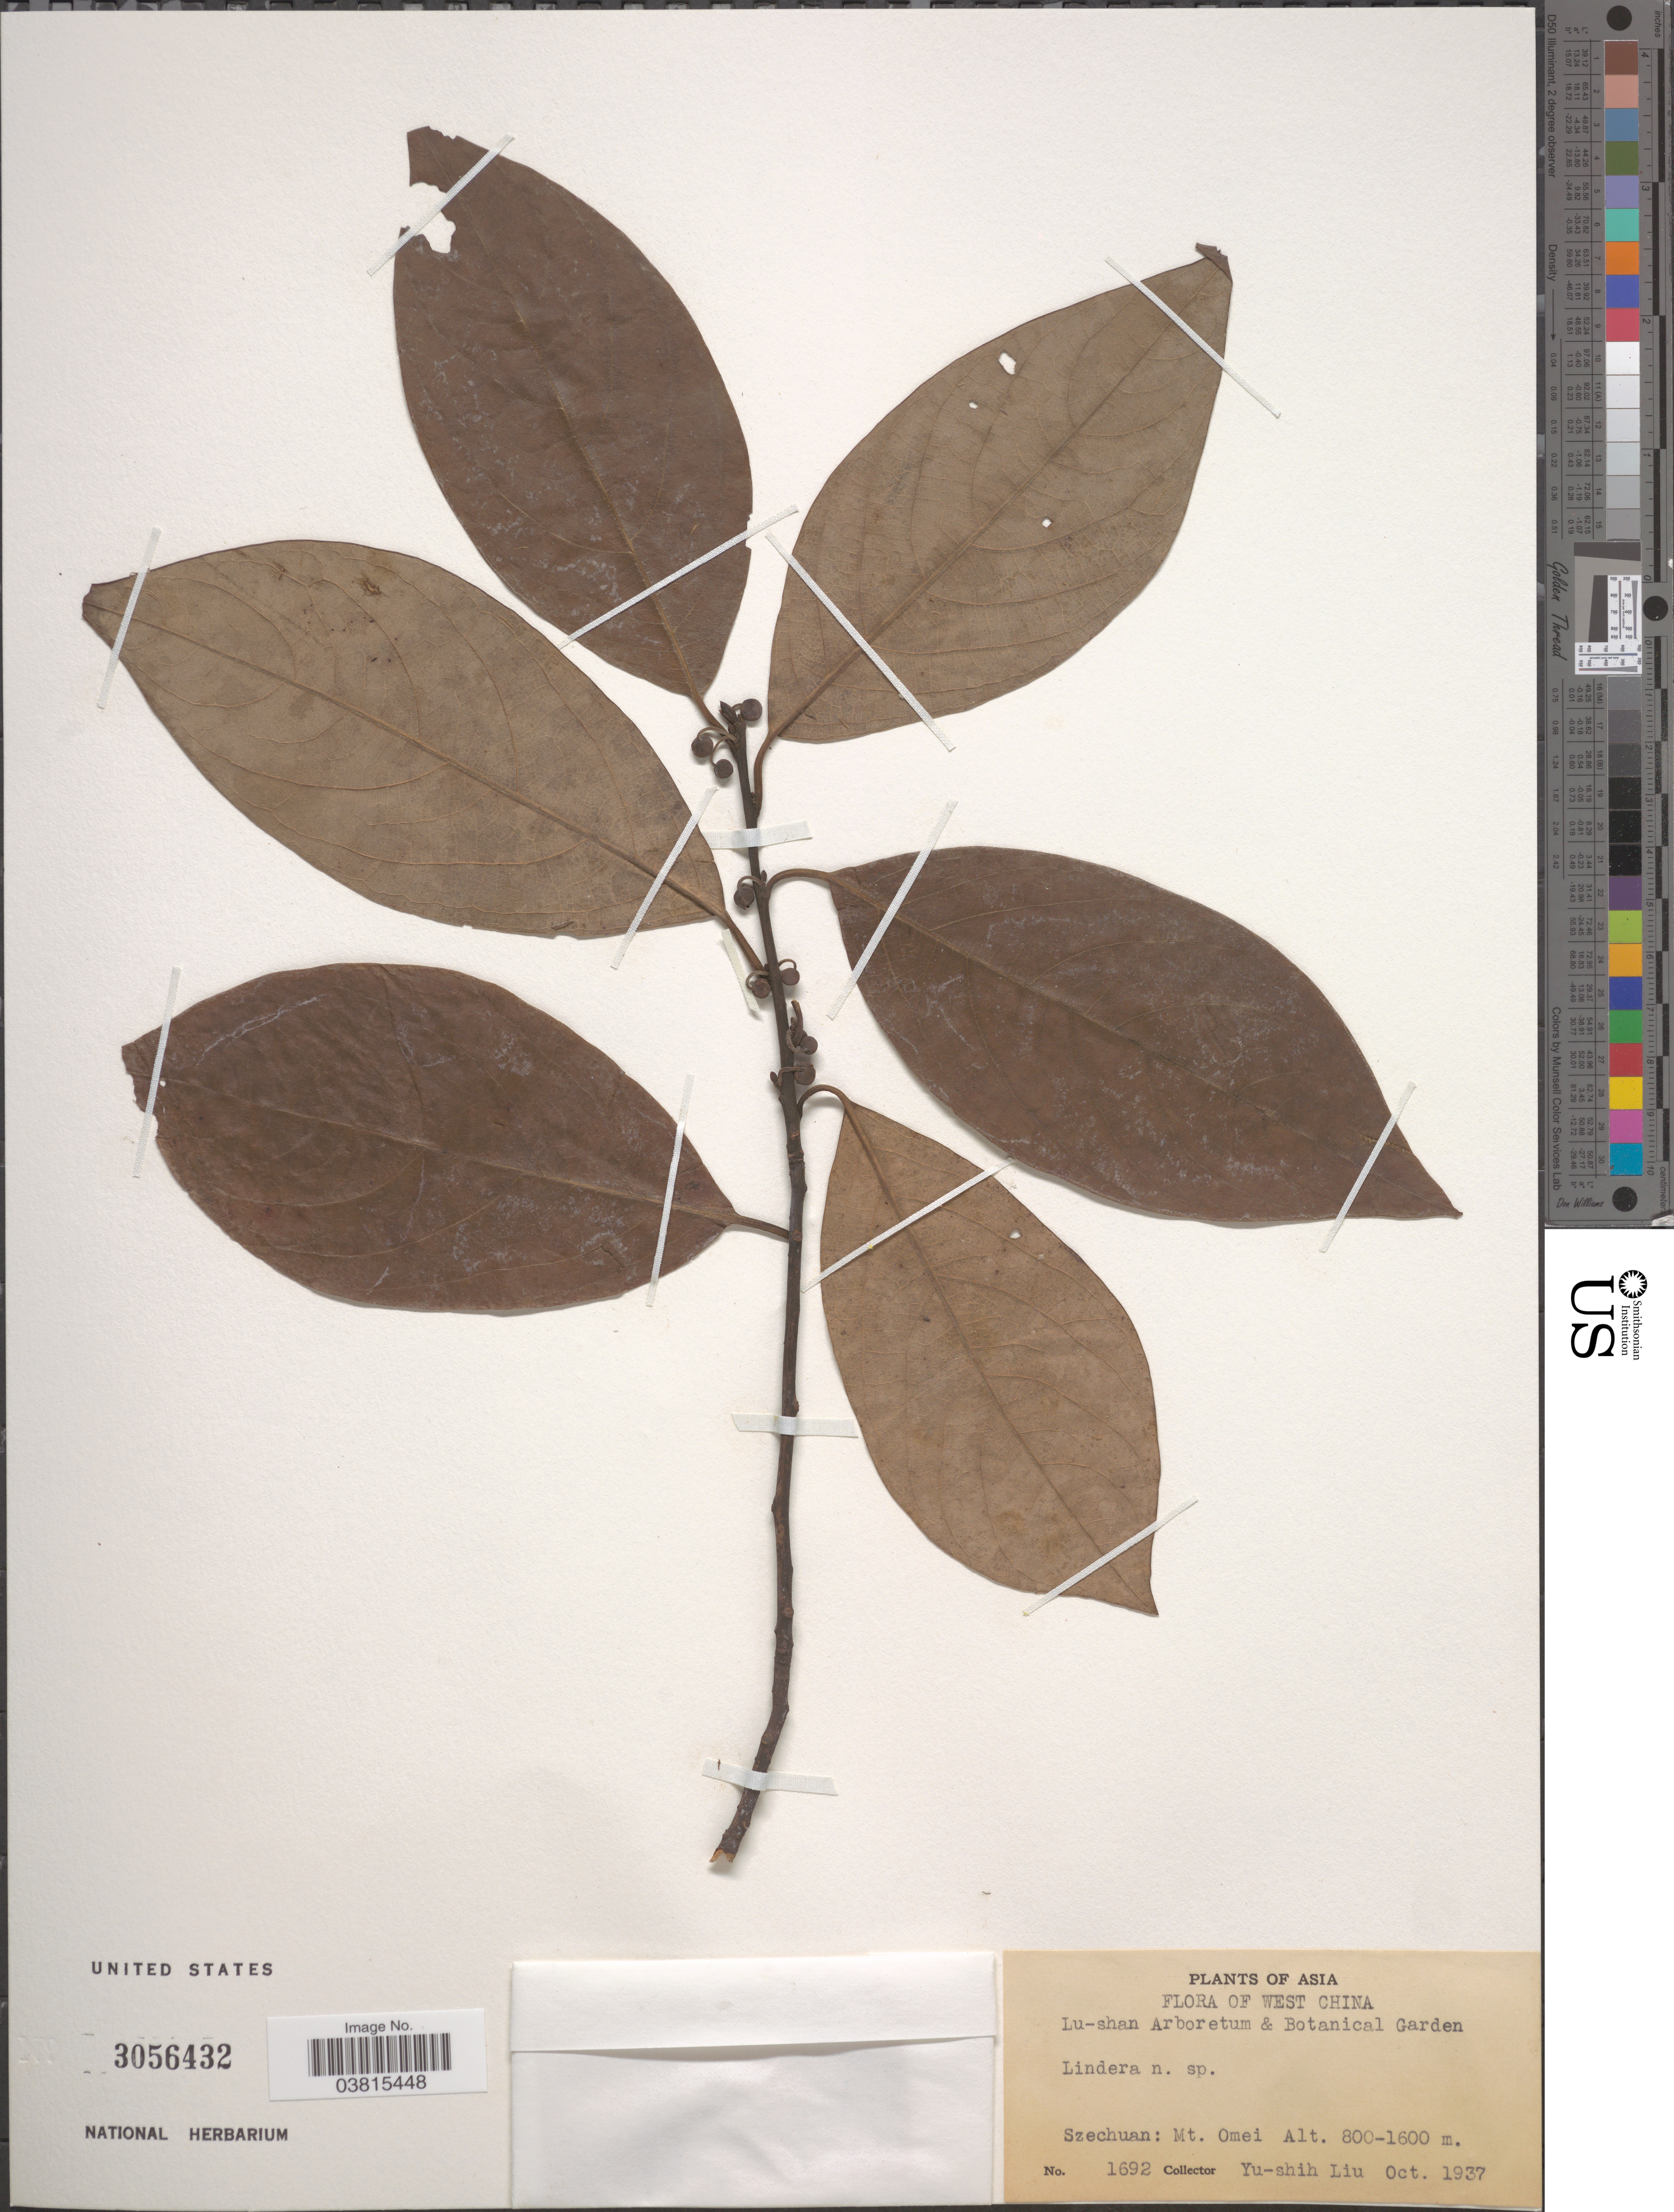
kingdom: Plantae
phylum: Tracheophyta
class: Magnoliopsida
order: Laurales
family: Lauraceae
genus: Lindera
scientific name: Lindera sp.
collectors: Y.-S. Liu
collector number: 1692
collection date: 1937-10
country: China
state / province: Sichuan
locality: West China. Szechuan: Mt. Omei.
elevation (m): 800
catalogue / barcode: US 3056432